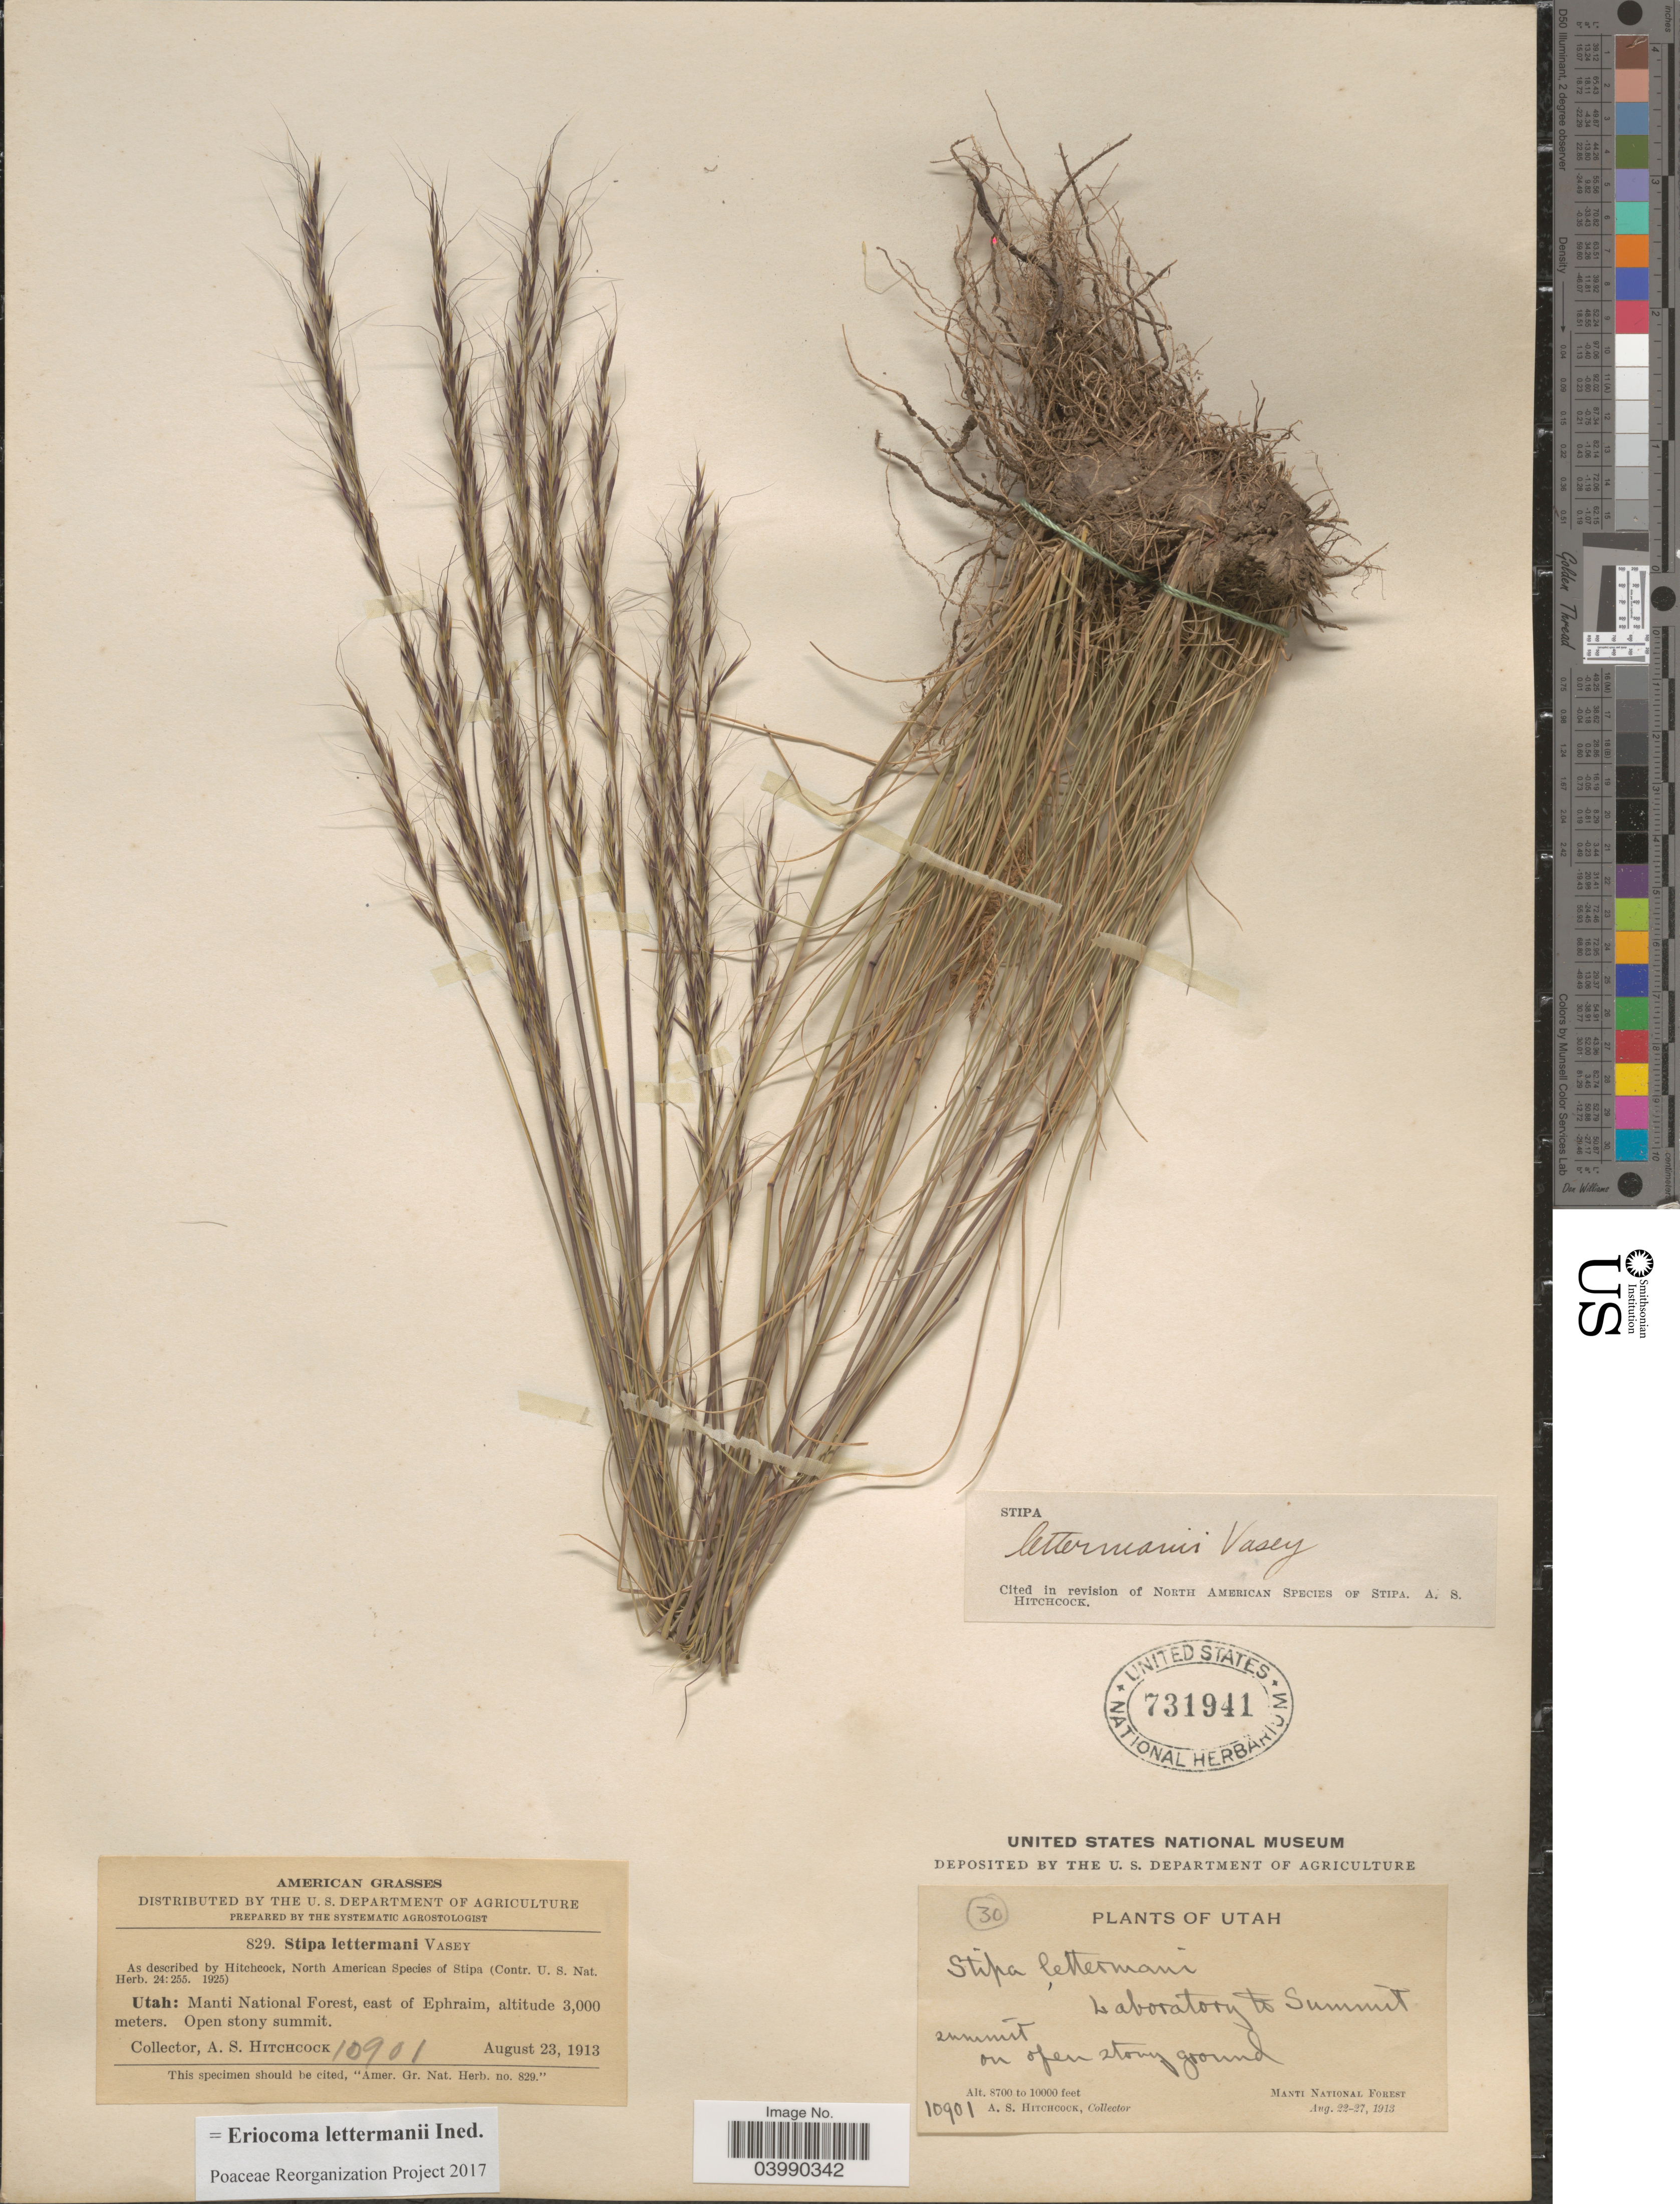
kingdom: Plantae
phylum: Tracheophyta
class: Liliopsida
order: Poales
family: Poaceae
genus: Eriocoma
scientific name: Eriocoma lettermanii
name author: (Vasey) Romasch.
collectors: A. S. Hitchcock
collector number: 10901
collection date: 1913-08-23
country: United States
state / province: Utah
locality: Manti National Forest, east of Ephraim. Open stony summit. Laboratory to Summit. Summit on open stony ground.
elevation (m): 3000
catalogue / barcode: US 731941